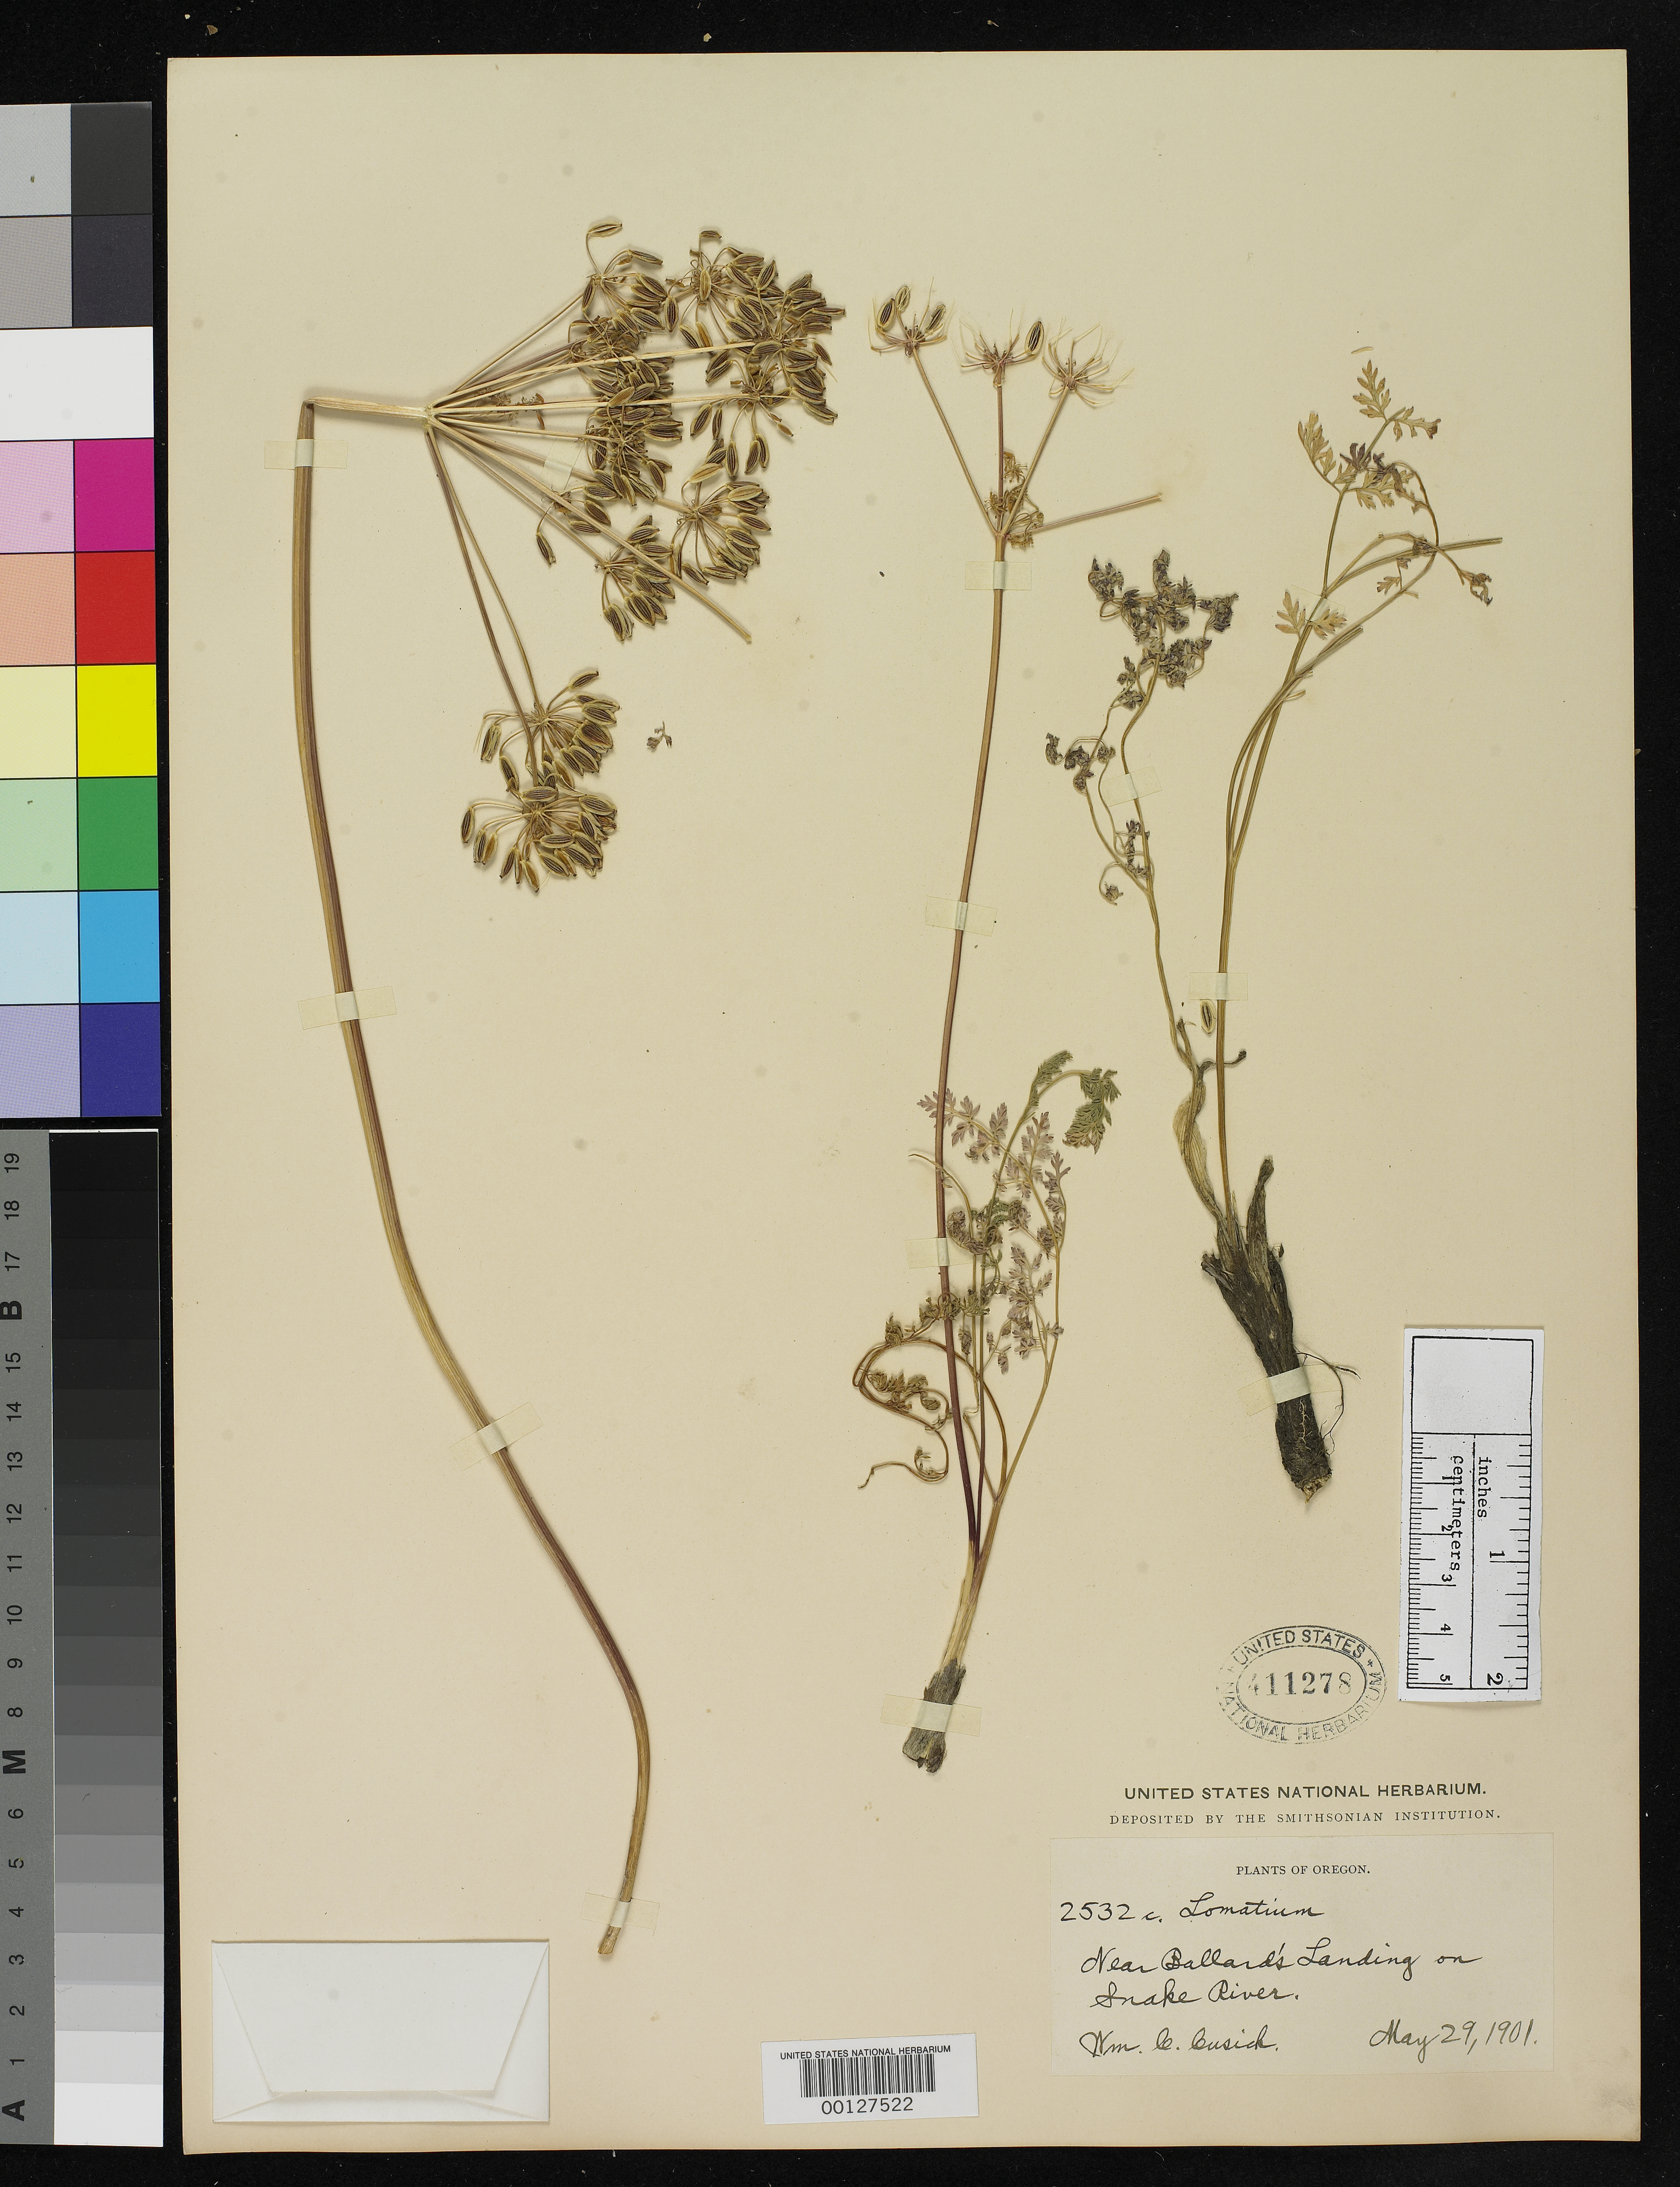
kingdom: Plantae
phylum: Tracheophyta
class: Magnoliopsida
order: Apiales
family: Apiaceae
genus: Cogswellia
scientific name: Cogswellia serpentina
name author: M.E. Jones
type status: Isotype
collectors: W. C. Cusick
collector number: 2532 c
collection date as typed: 29 May 1901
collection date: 1901-05-29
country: United States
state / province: Oregon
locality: Near Ballard's Landing on Snake River.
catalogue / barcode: US 411278